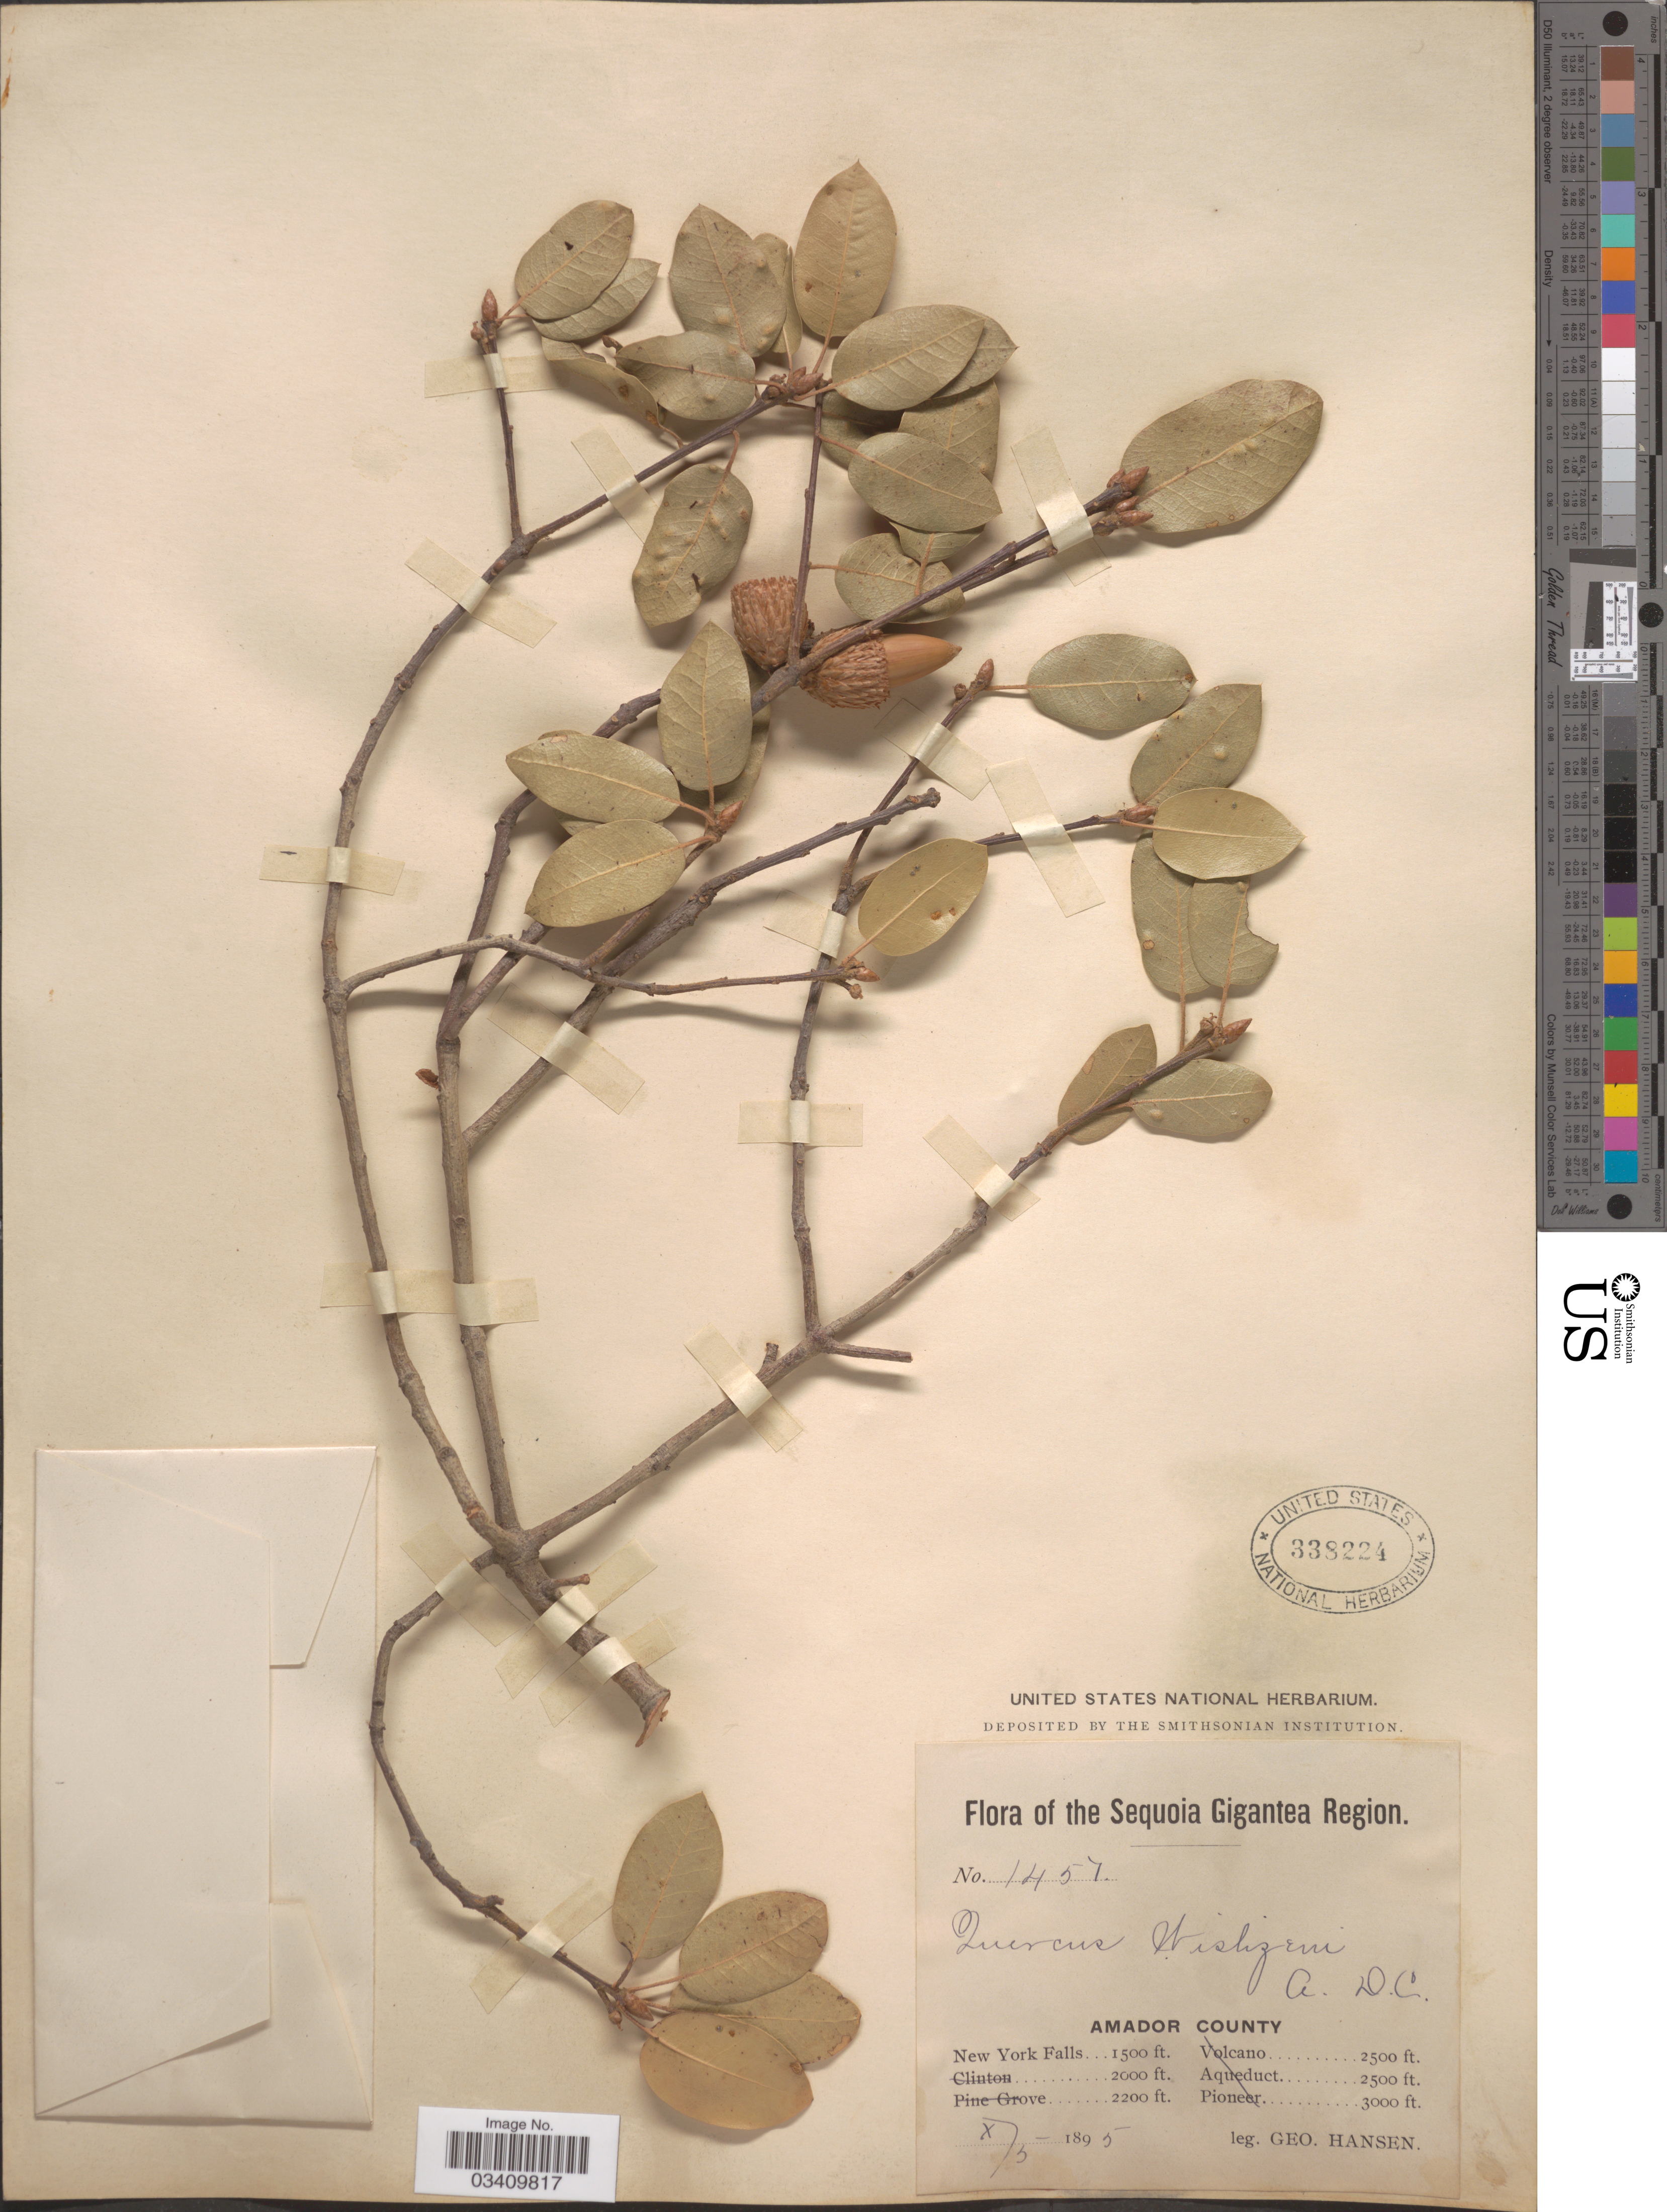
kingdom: Plantae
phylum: Tracheophyta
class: Magnoliopsida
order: Fagales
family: Fagaceae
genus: Quercus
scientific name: Quercus wislizeni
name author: A. DC.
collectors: G. Hansen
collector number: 1457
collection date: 1895-10-05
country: United States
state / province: California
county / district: Amador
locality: Sequoia Gigantea Region. Amador County. New York Falls.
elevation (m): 457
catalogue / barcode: US 338224